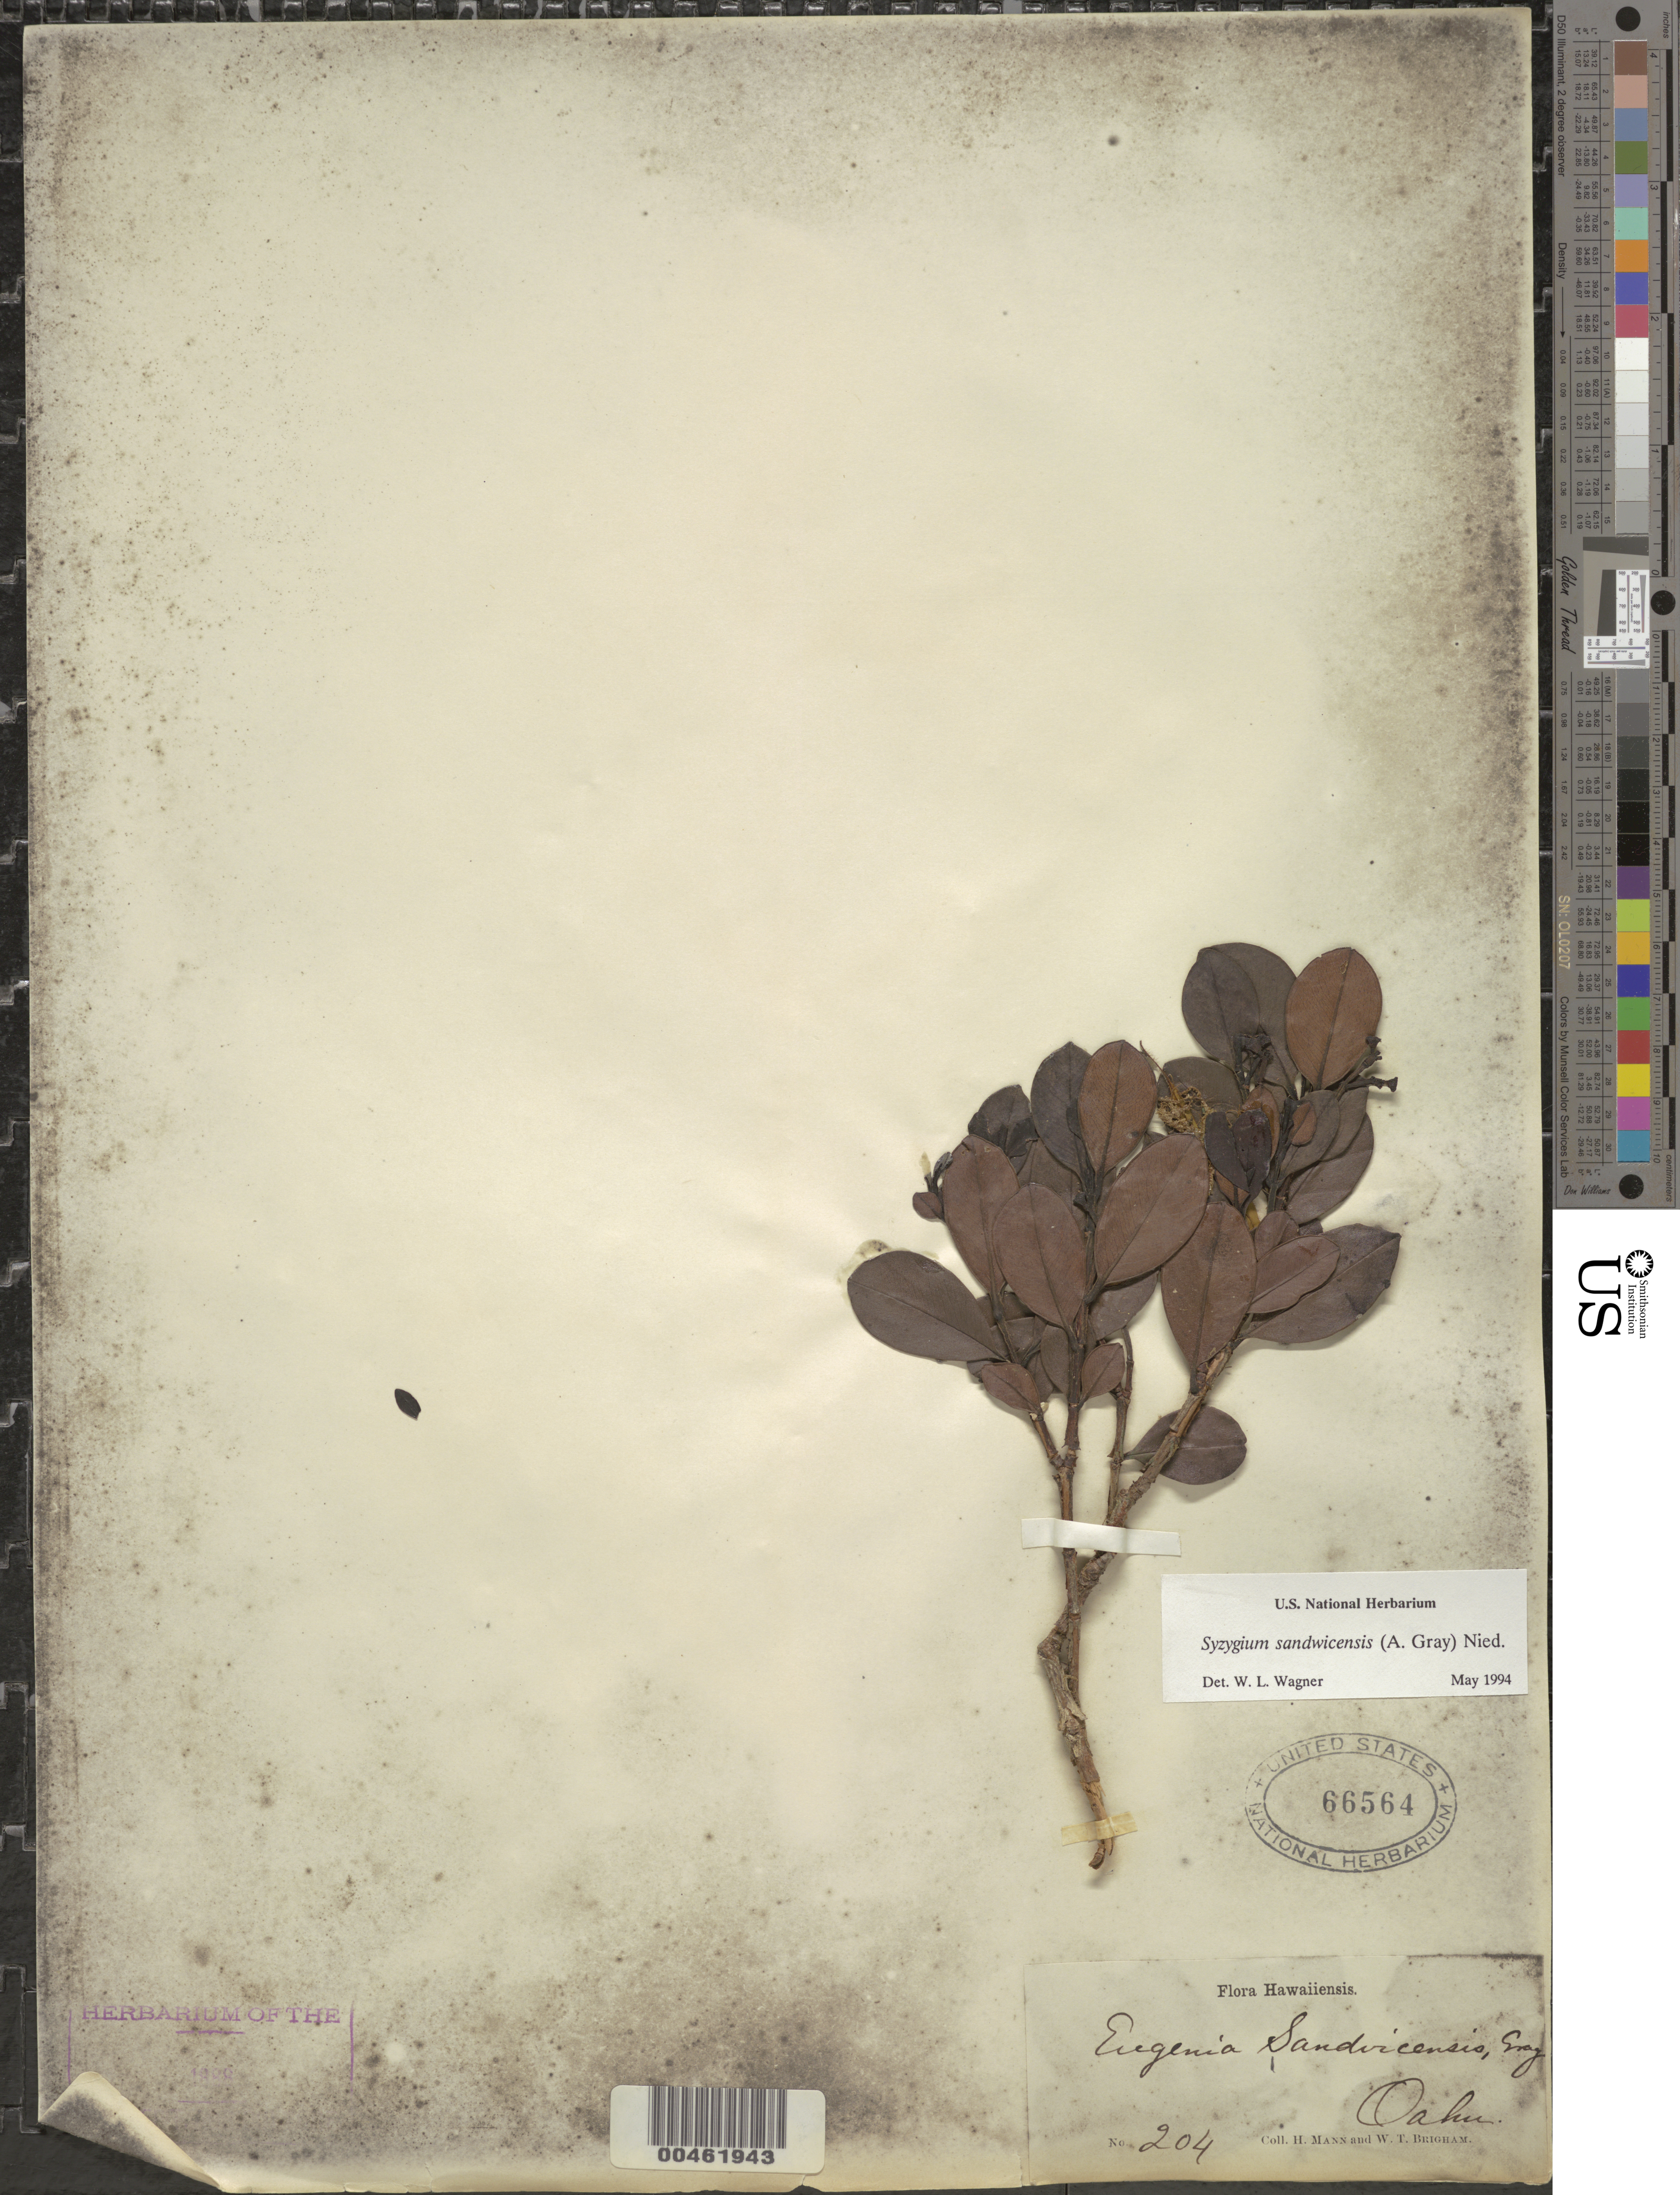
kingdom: Plantae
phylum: Tracheophyta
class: Magnoliopsida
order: Myrtales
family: Myrtaceae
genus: Syzygium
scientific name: Syzygium sandwicense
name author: (A. Gray) Müll. Stuttg.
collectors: H. Mann & W. T. Brigham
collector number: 204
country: United States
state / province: Hawaii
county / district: Honolulu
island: Oahu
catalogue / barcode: US 66564